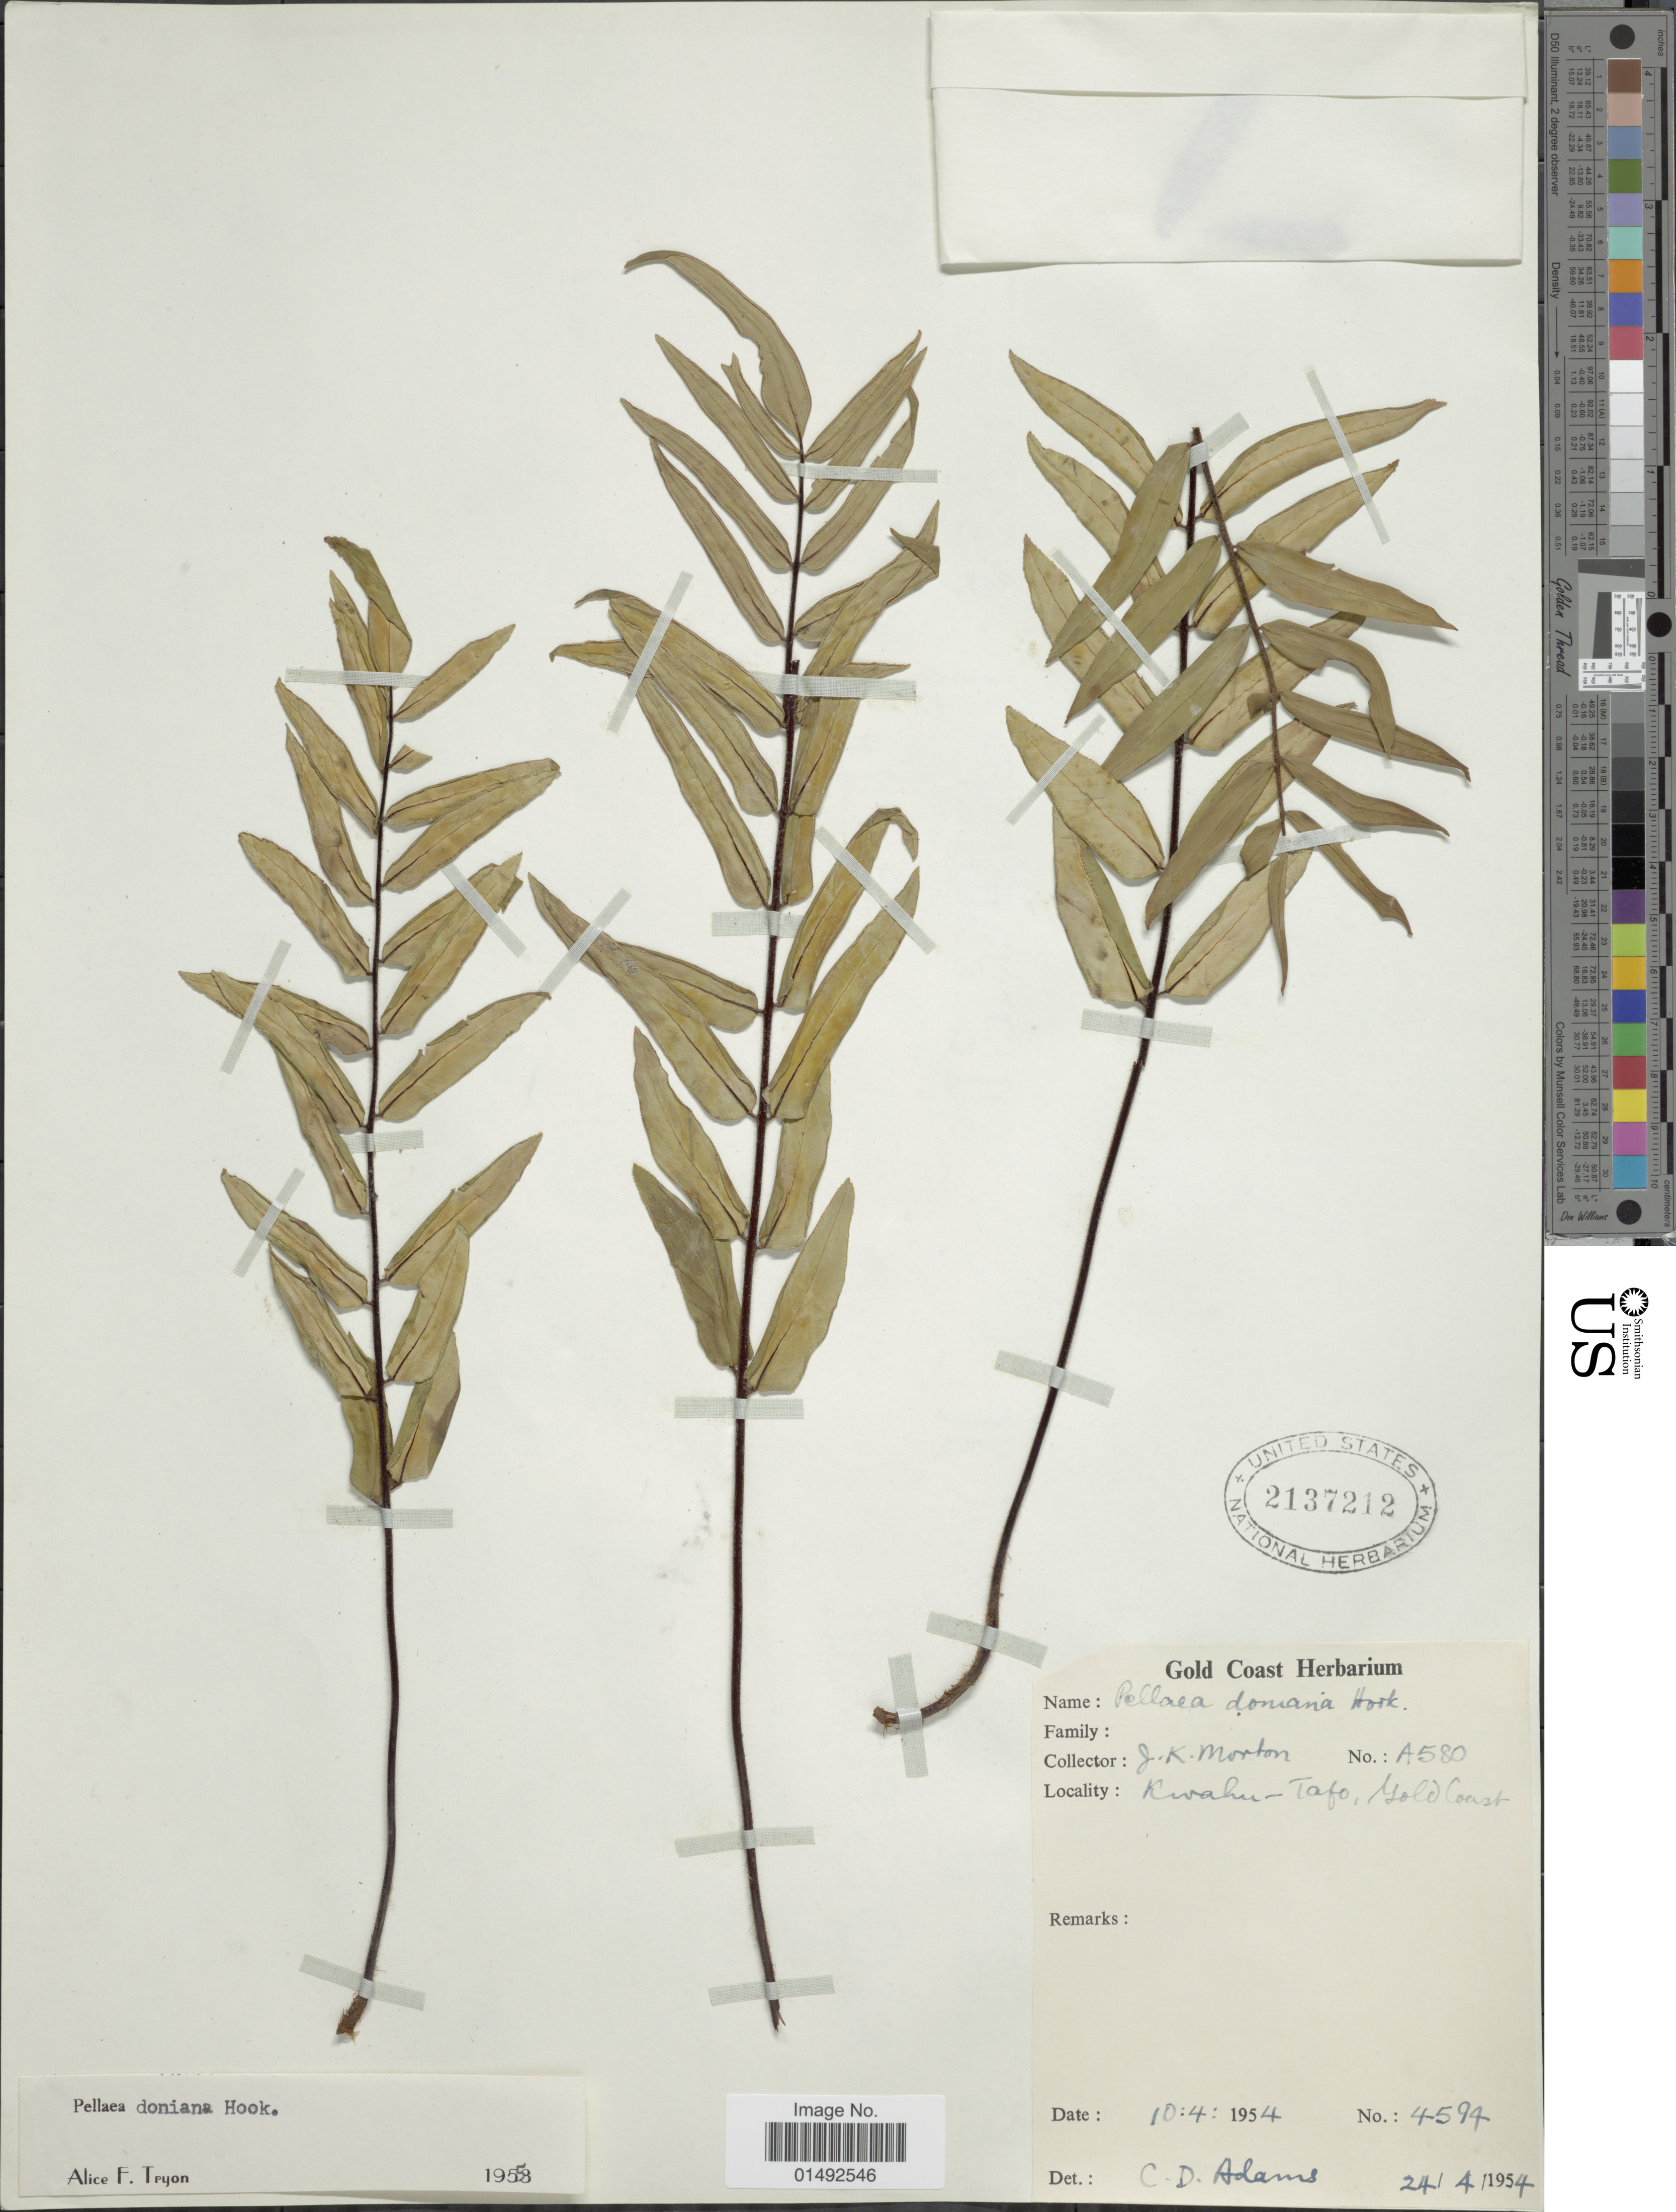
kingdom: Plantae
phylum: Tracheophyta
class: Polypodiopsida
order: Polypodiales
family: Pteridaceae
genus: Pellaea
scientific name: Pellaea doniana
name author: Hook.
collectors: J. K. Morton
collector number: A580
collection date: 1954-04-10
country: Ghana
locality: Kwahu-Tafo, Gold Coast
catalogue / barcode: US 2137212